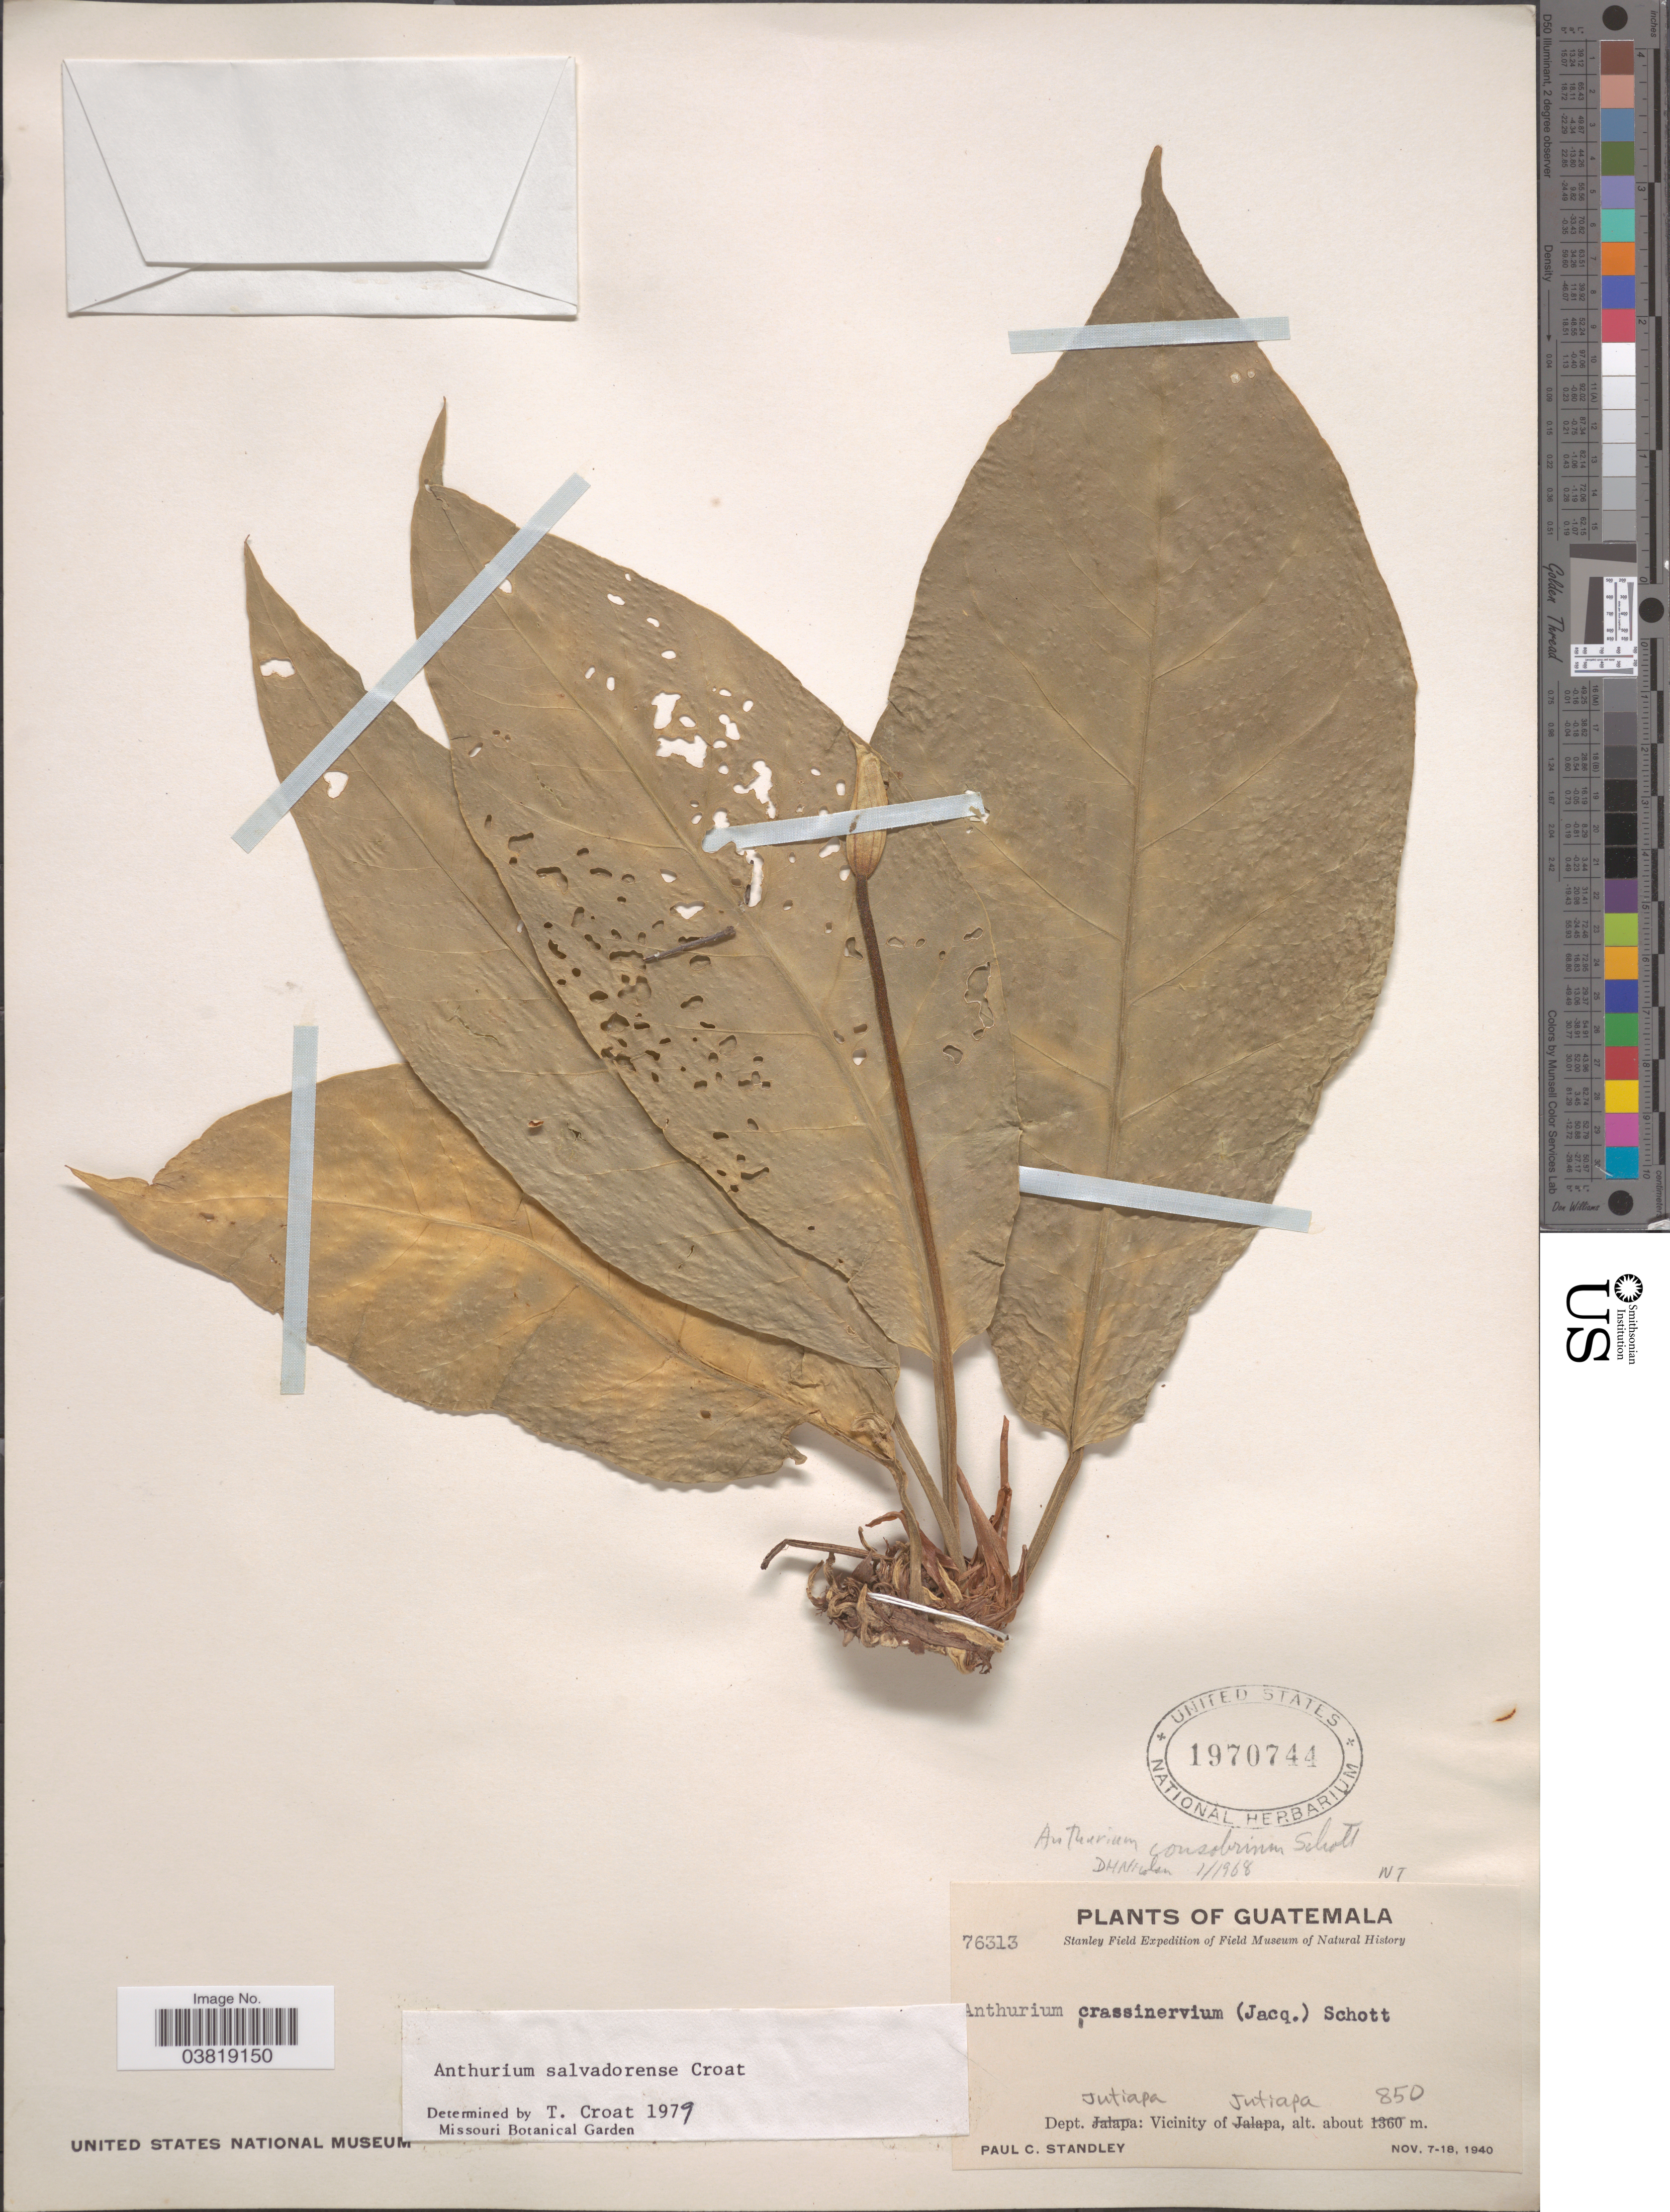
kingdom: Plantae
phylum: Tracheophyta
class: Liliopsida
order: Alismatales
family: Araceae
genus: Anthurium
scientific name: Anthurium salvadorense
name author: Croat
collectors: P. C. Standley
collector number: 76313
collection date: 1940-11-07/1940-11-18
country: Guatemala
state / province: Jutiapa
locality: Dept. Jutiapa: Vicinity of Jutiapa.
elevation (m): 850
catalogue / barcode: US 1970744